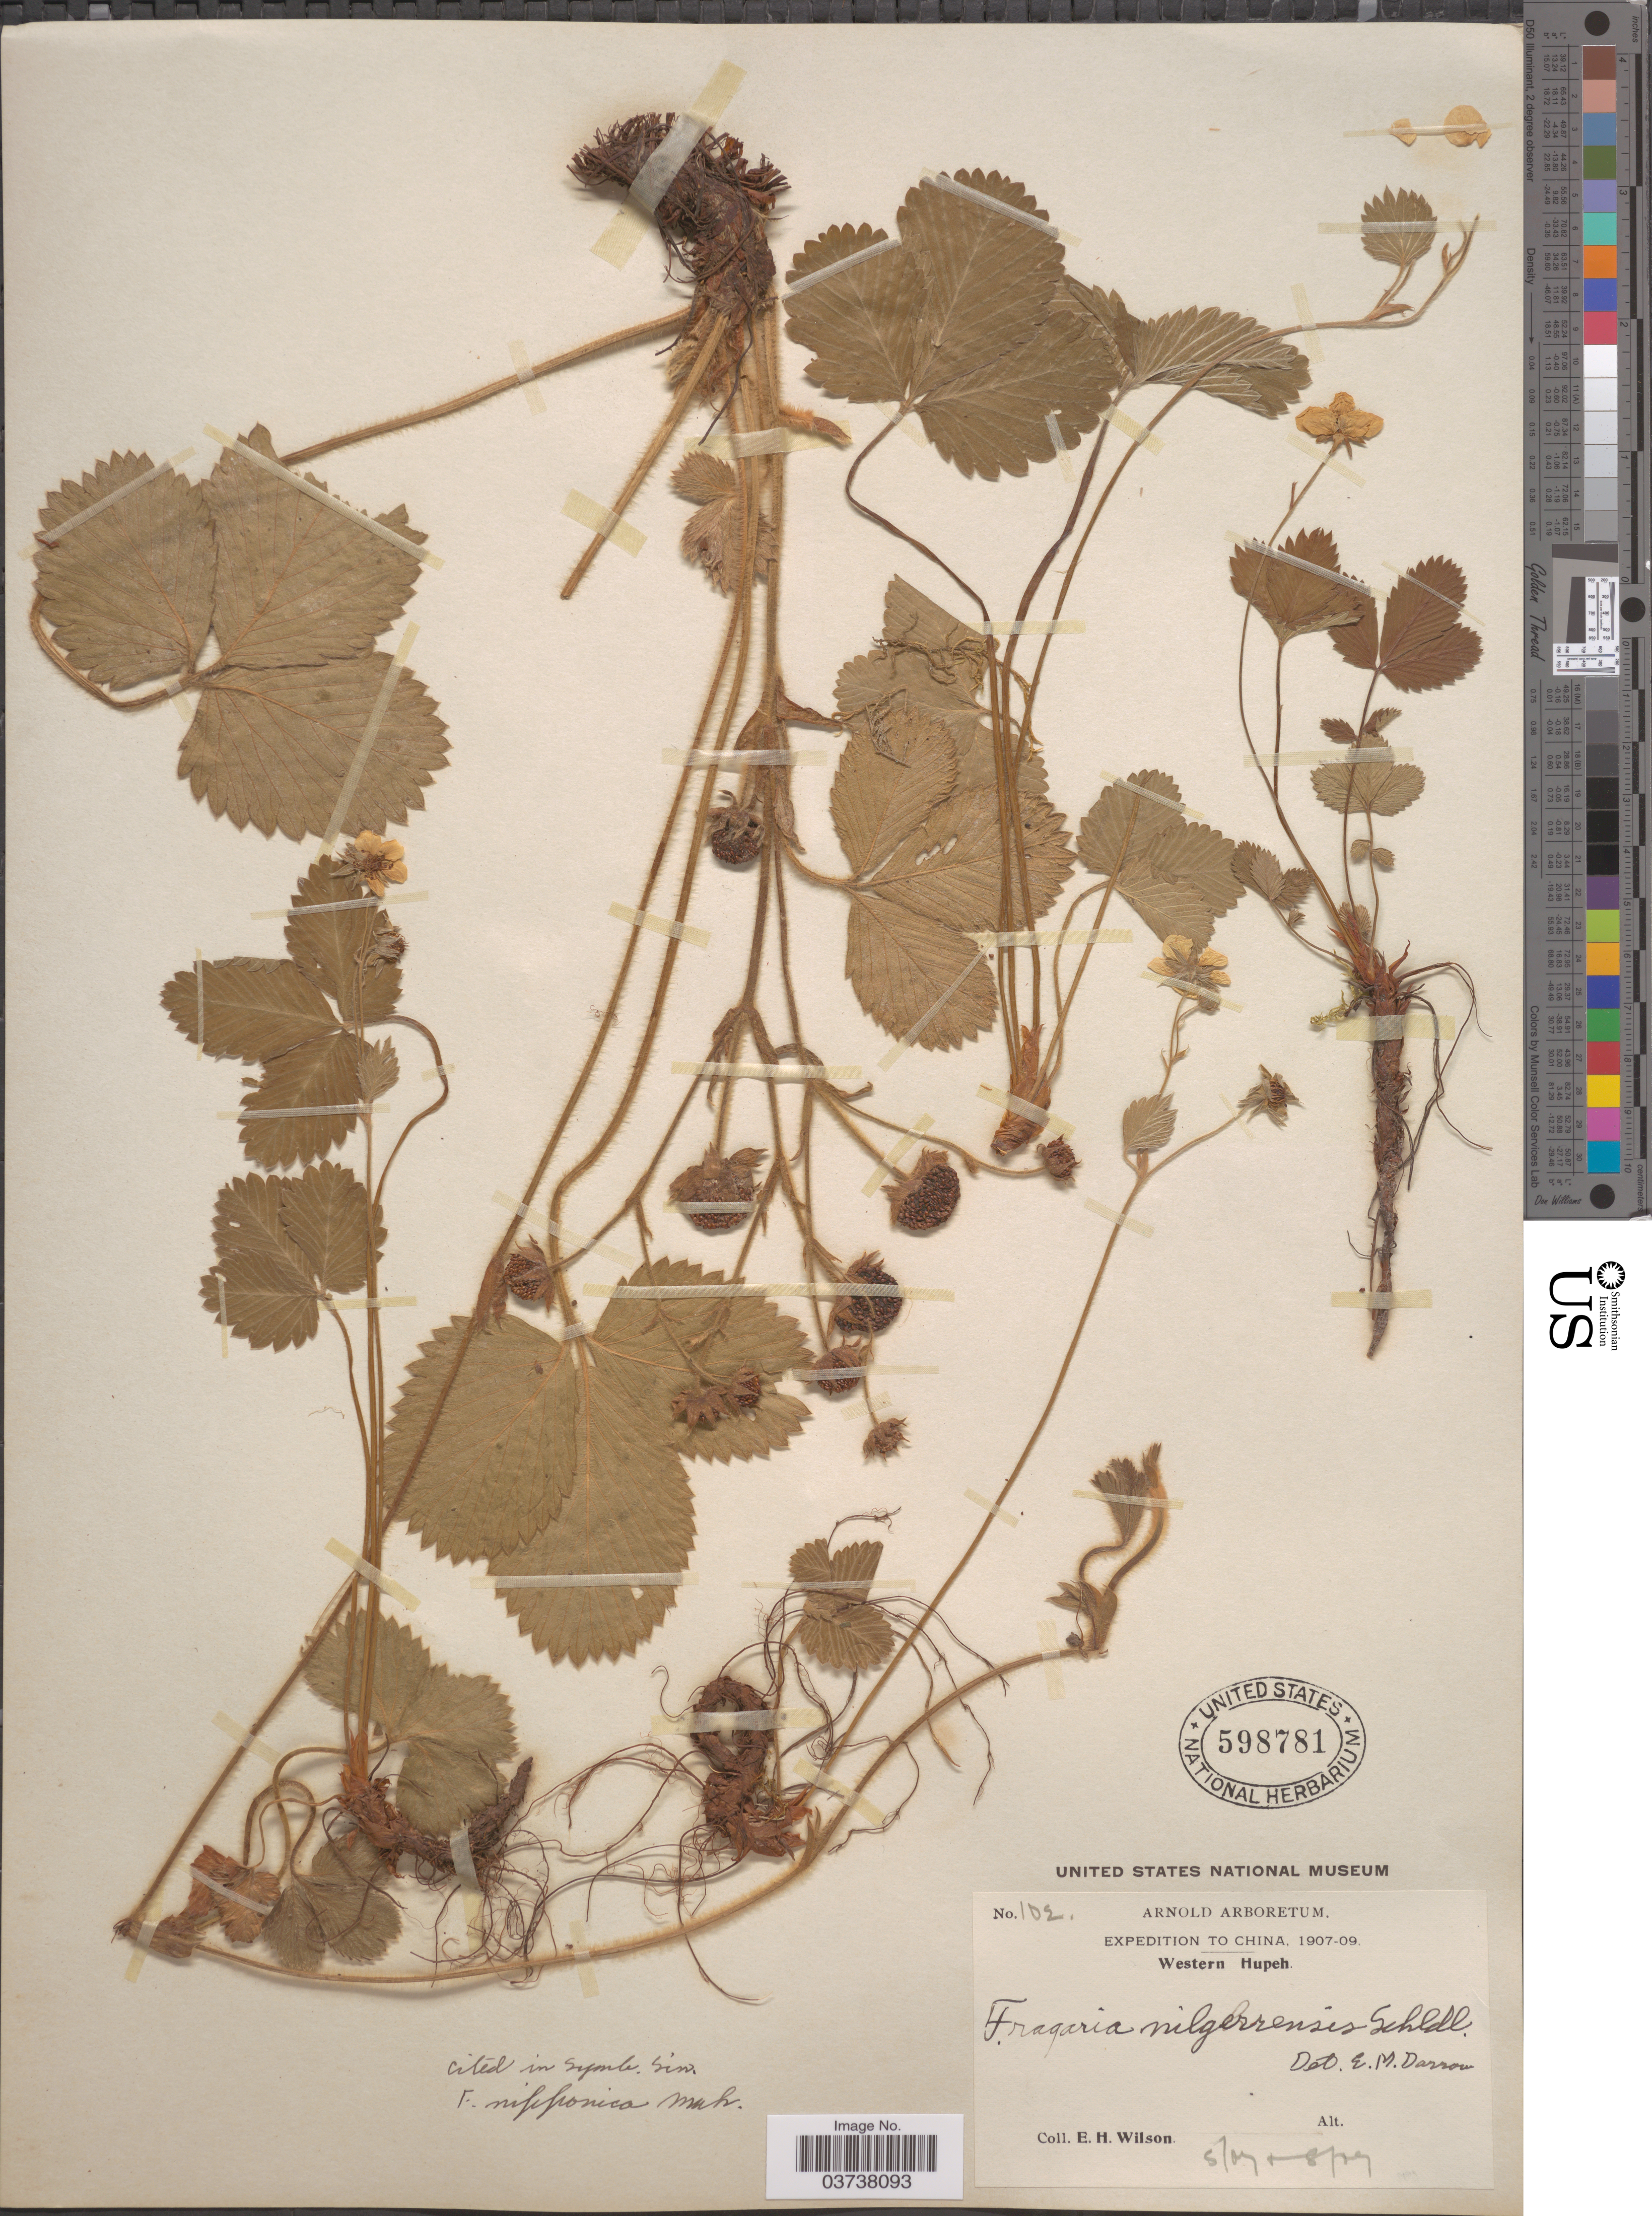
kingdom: Plantae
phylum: Tracheophyta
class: Magnoliopsida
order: Rosales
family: Rosaceae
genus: Fragaria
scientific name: Fragaria nilgerrensis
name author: Schltdl. ex J. Gay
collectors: E. Wilson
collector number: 102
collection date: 1907-05/1907-08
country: China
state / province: Hubei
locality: Western Hupeh.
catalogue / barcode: US 598781